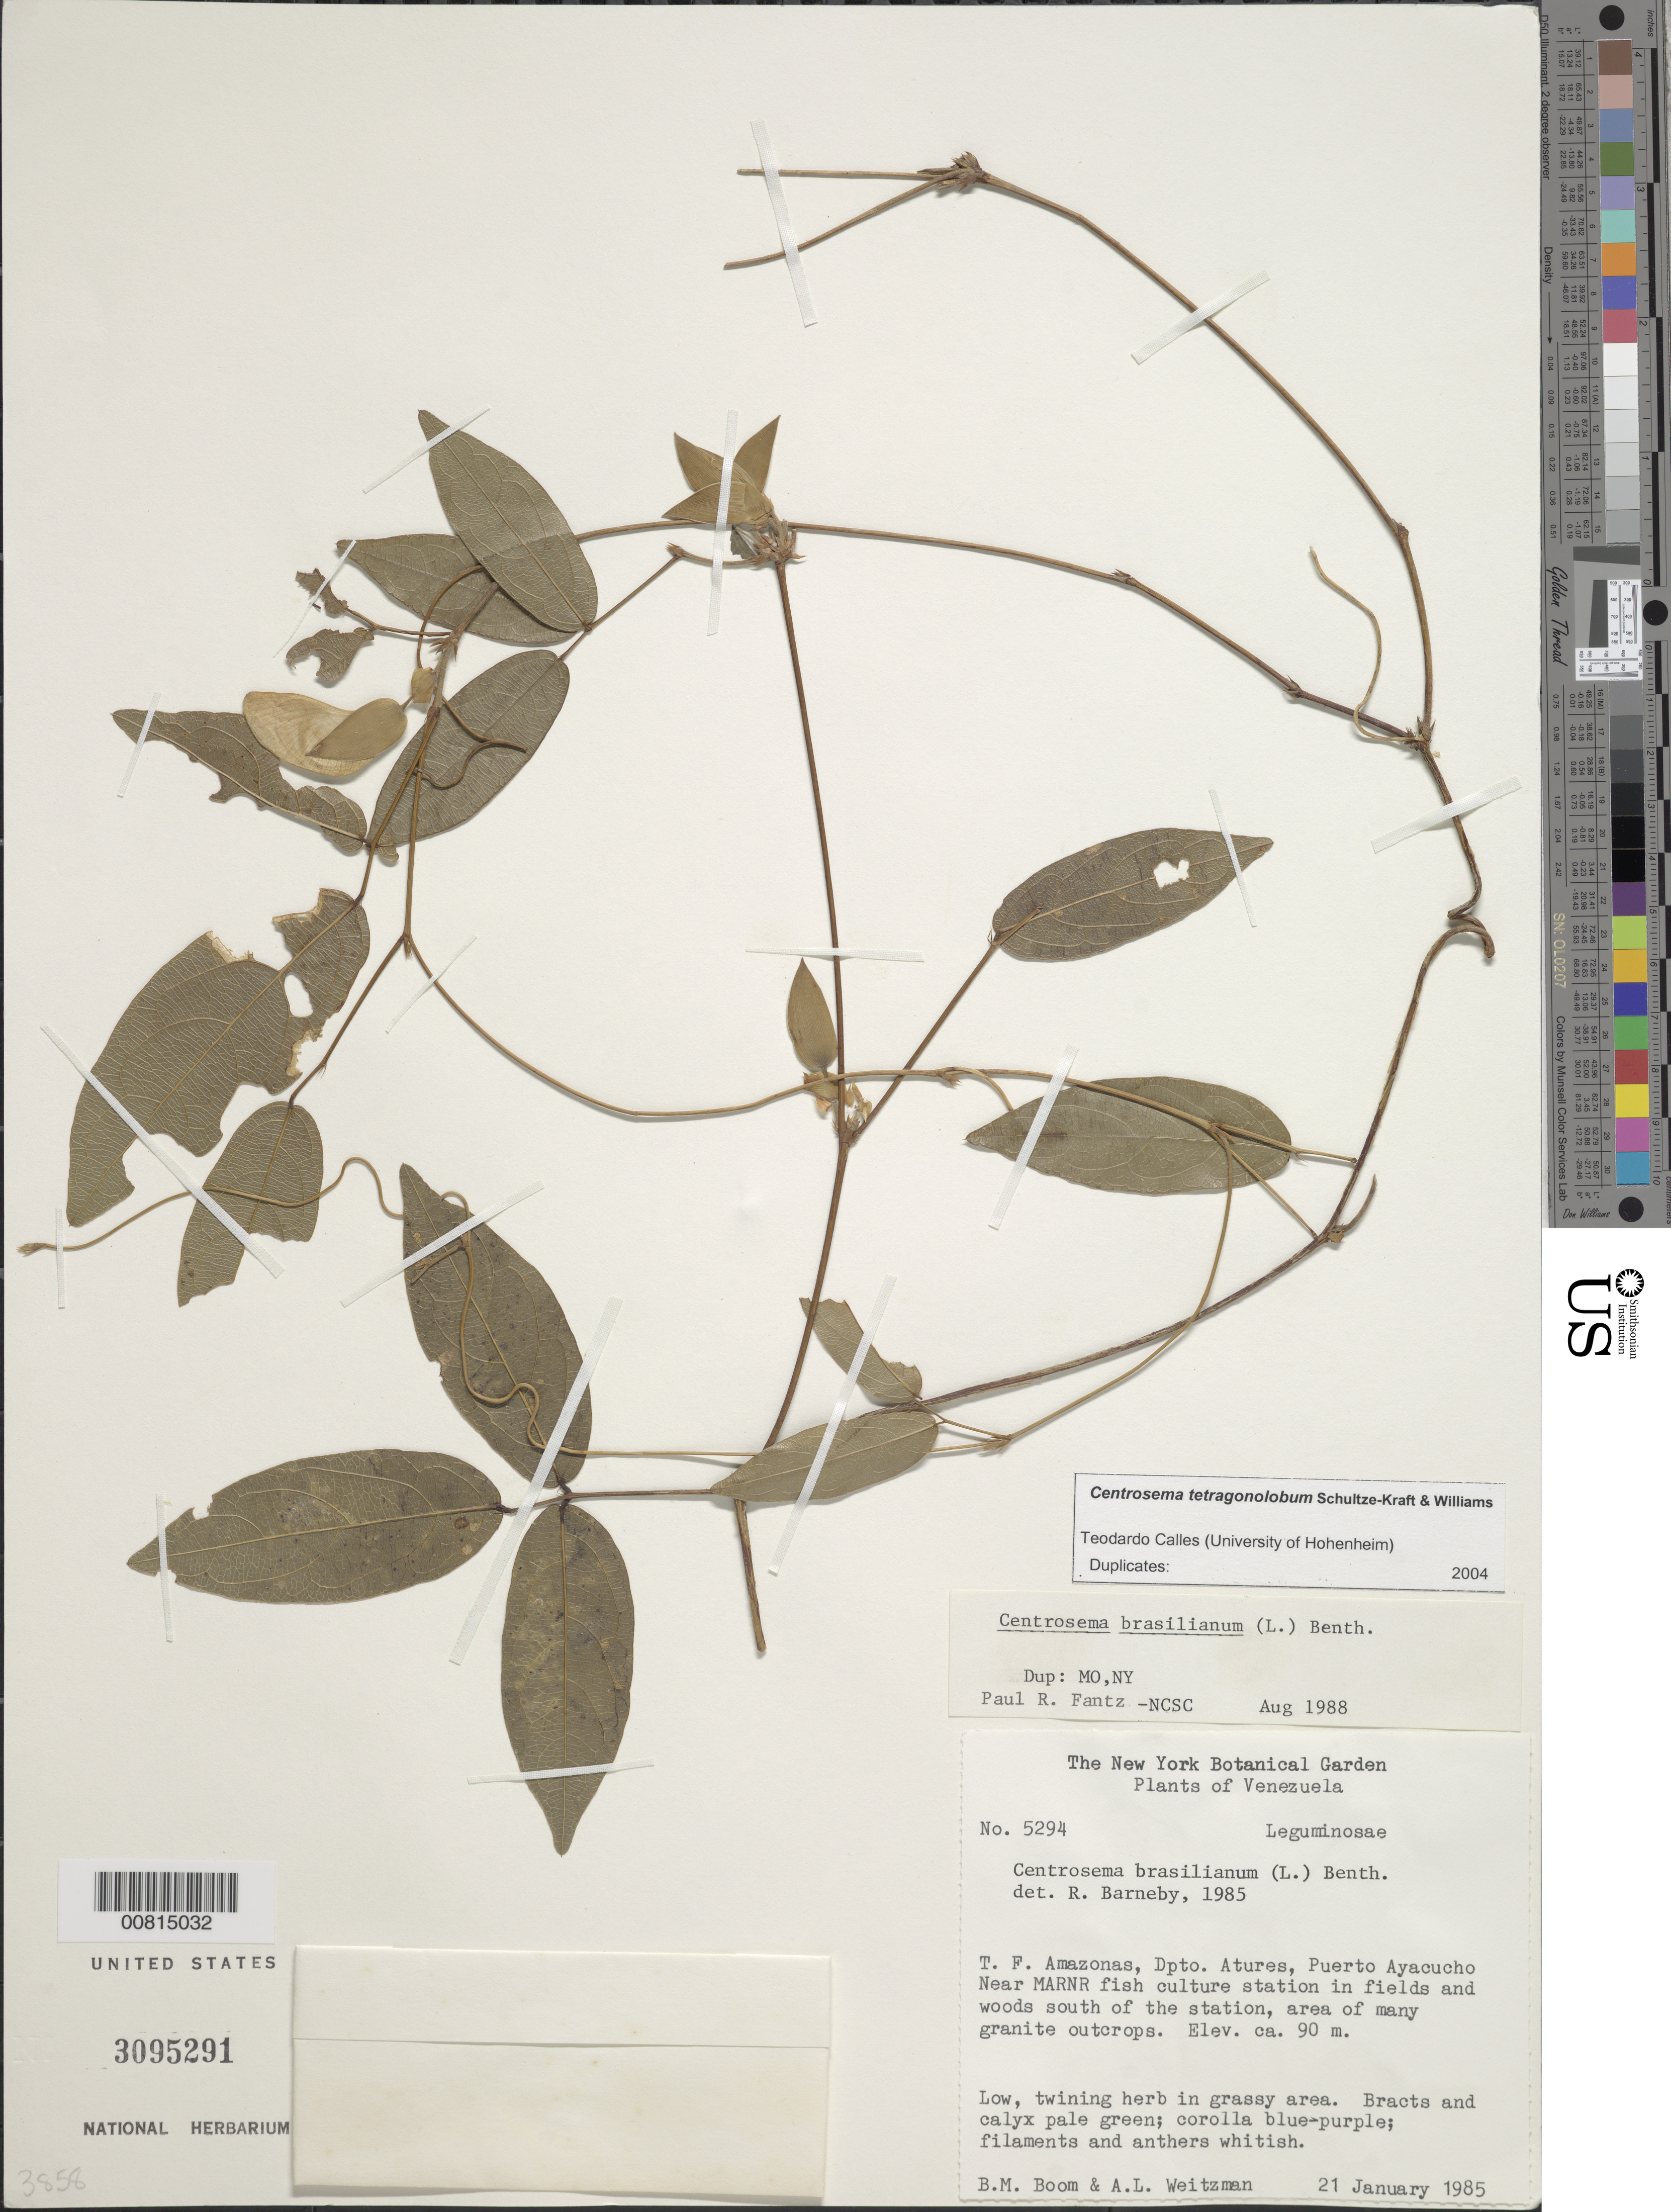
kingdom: Plantae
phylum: Tracheophyta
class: Magnoliopsida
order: Fabales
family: Fabaceae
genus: Centrosema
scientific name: Centrosema tetragonolobum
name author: Schultze-Kr. & R.J. Williams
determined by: Calles, T.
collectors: B. M. Boom & A. L. Weitzman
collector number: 5294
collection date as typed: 21-Jan-85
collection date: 1985-01-21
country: Venezuela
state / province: Amazonas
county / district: Atures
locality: Puerto Ayacucho, near MARNR fish culture station, south of station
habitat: Fields and woods, area of many granite outcrops; in grassy area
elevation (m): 90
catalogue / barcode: US 3095291